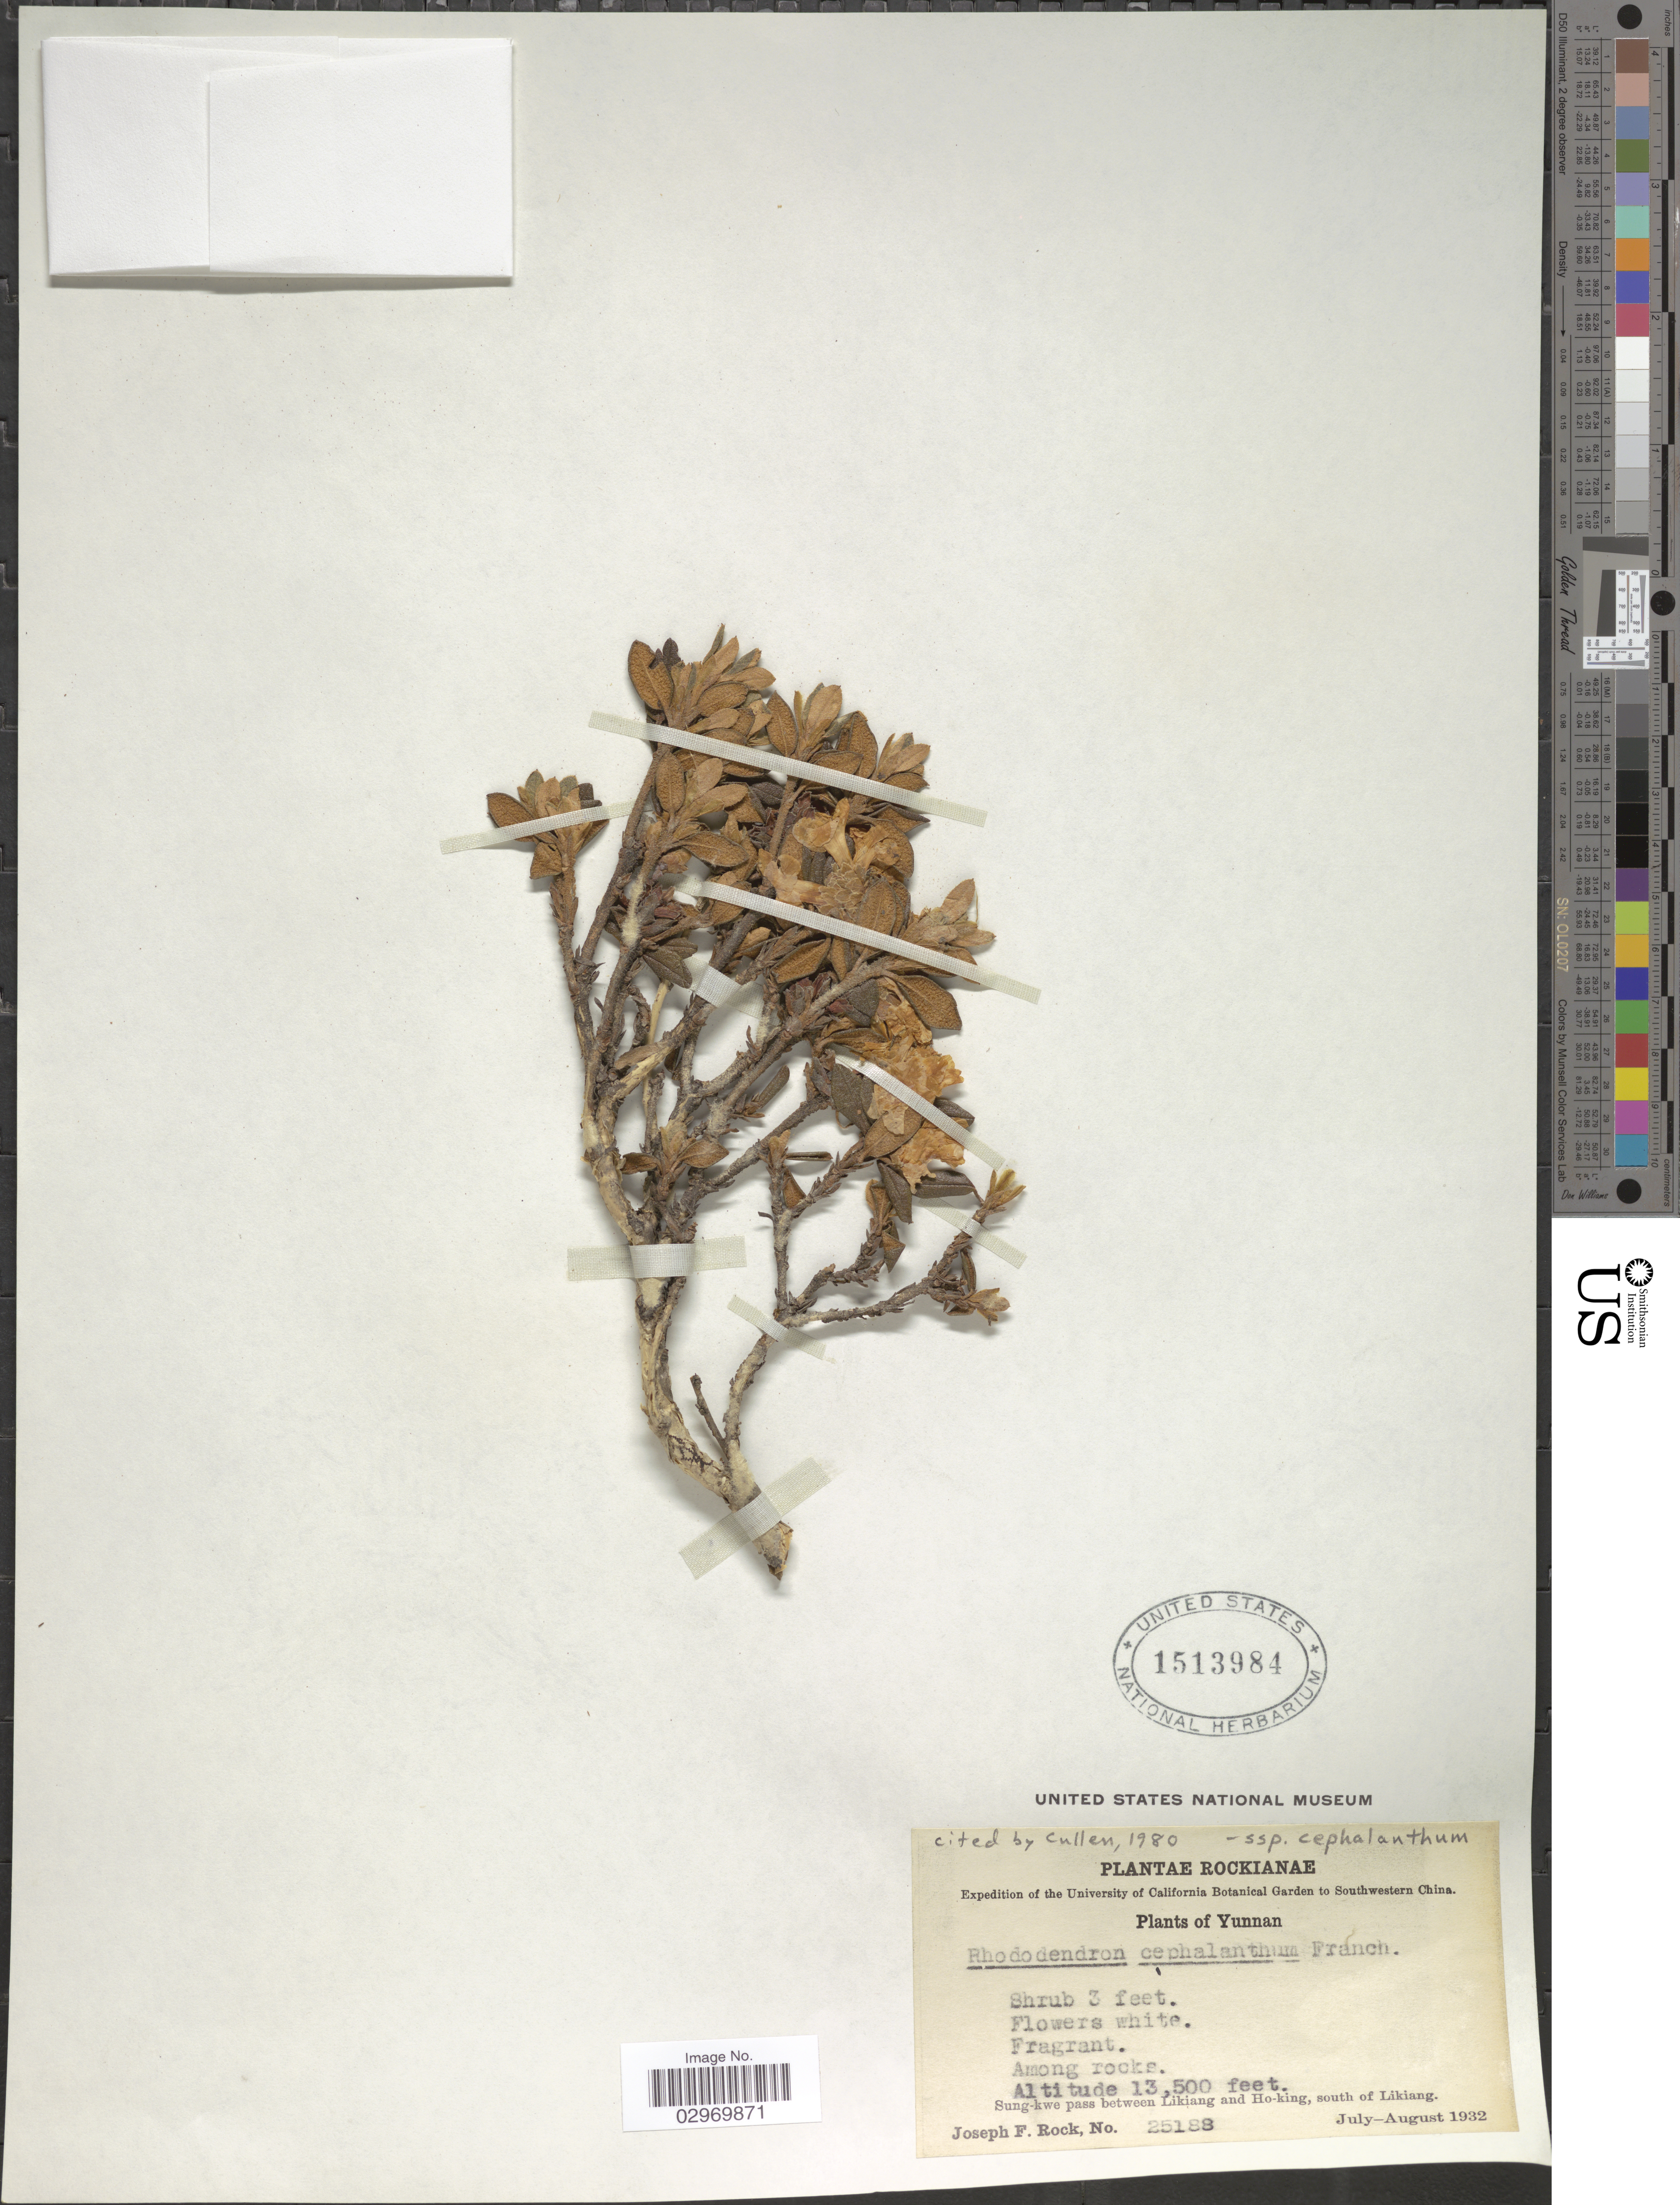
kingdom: Plantae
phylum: Tracheophyta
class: Magnoliopsida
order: Ericales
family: Ericaceae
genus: Rhododendron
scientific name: Rhododendron cephalanthum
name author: Franch.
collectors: J. F. Rock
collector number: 25188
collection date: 1932-07/1932-08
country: China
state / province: Yunnan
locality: Southwestern China. Sung-kwe pass between Likiang and Ho-king, south of Likiang.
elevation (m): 4115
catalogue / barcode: US 1513984